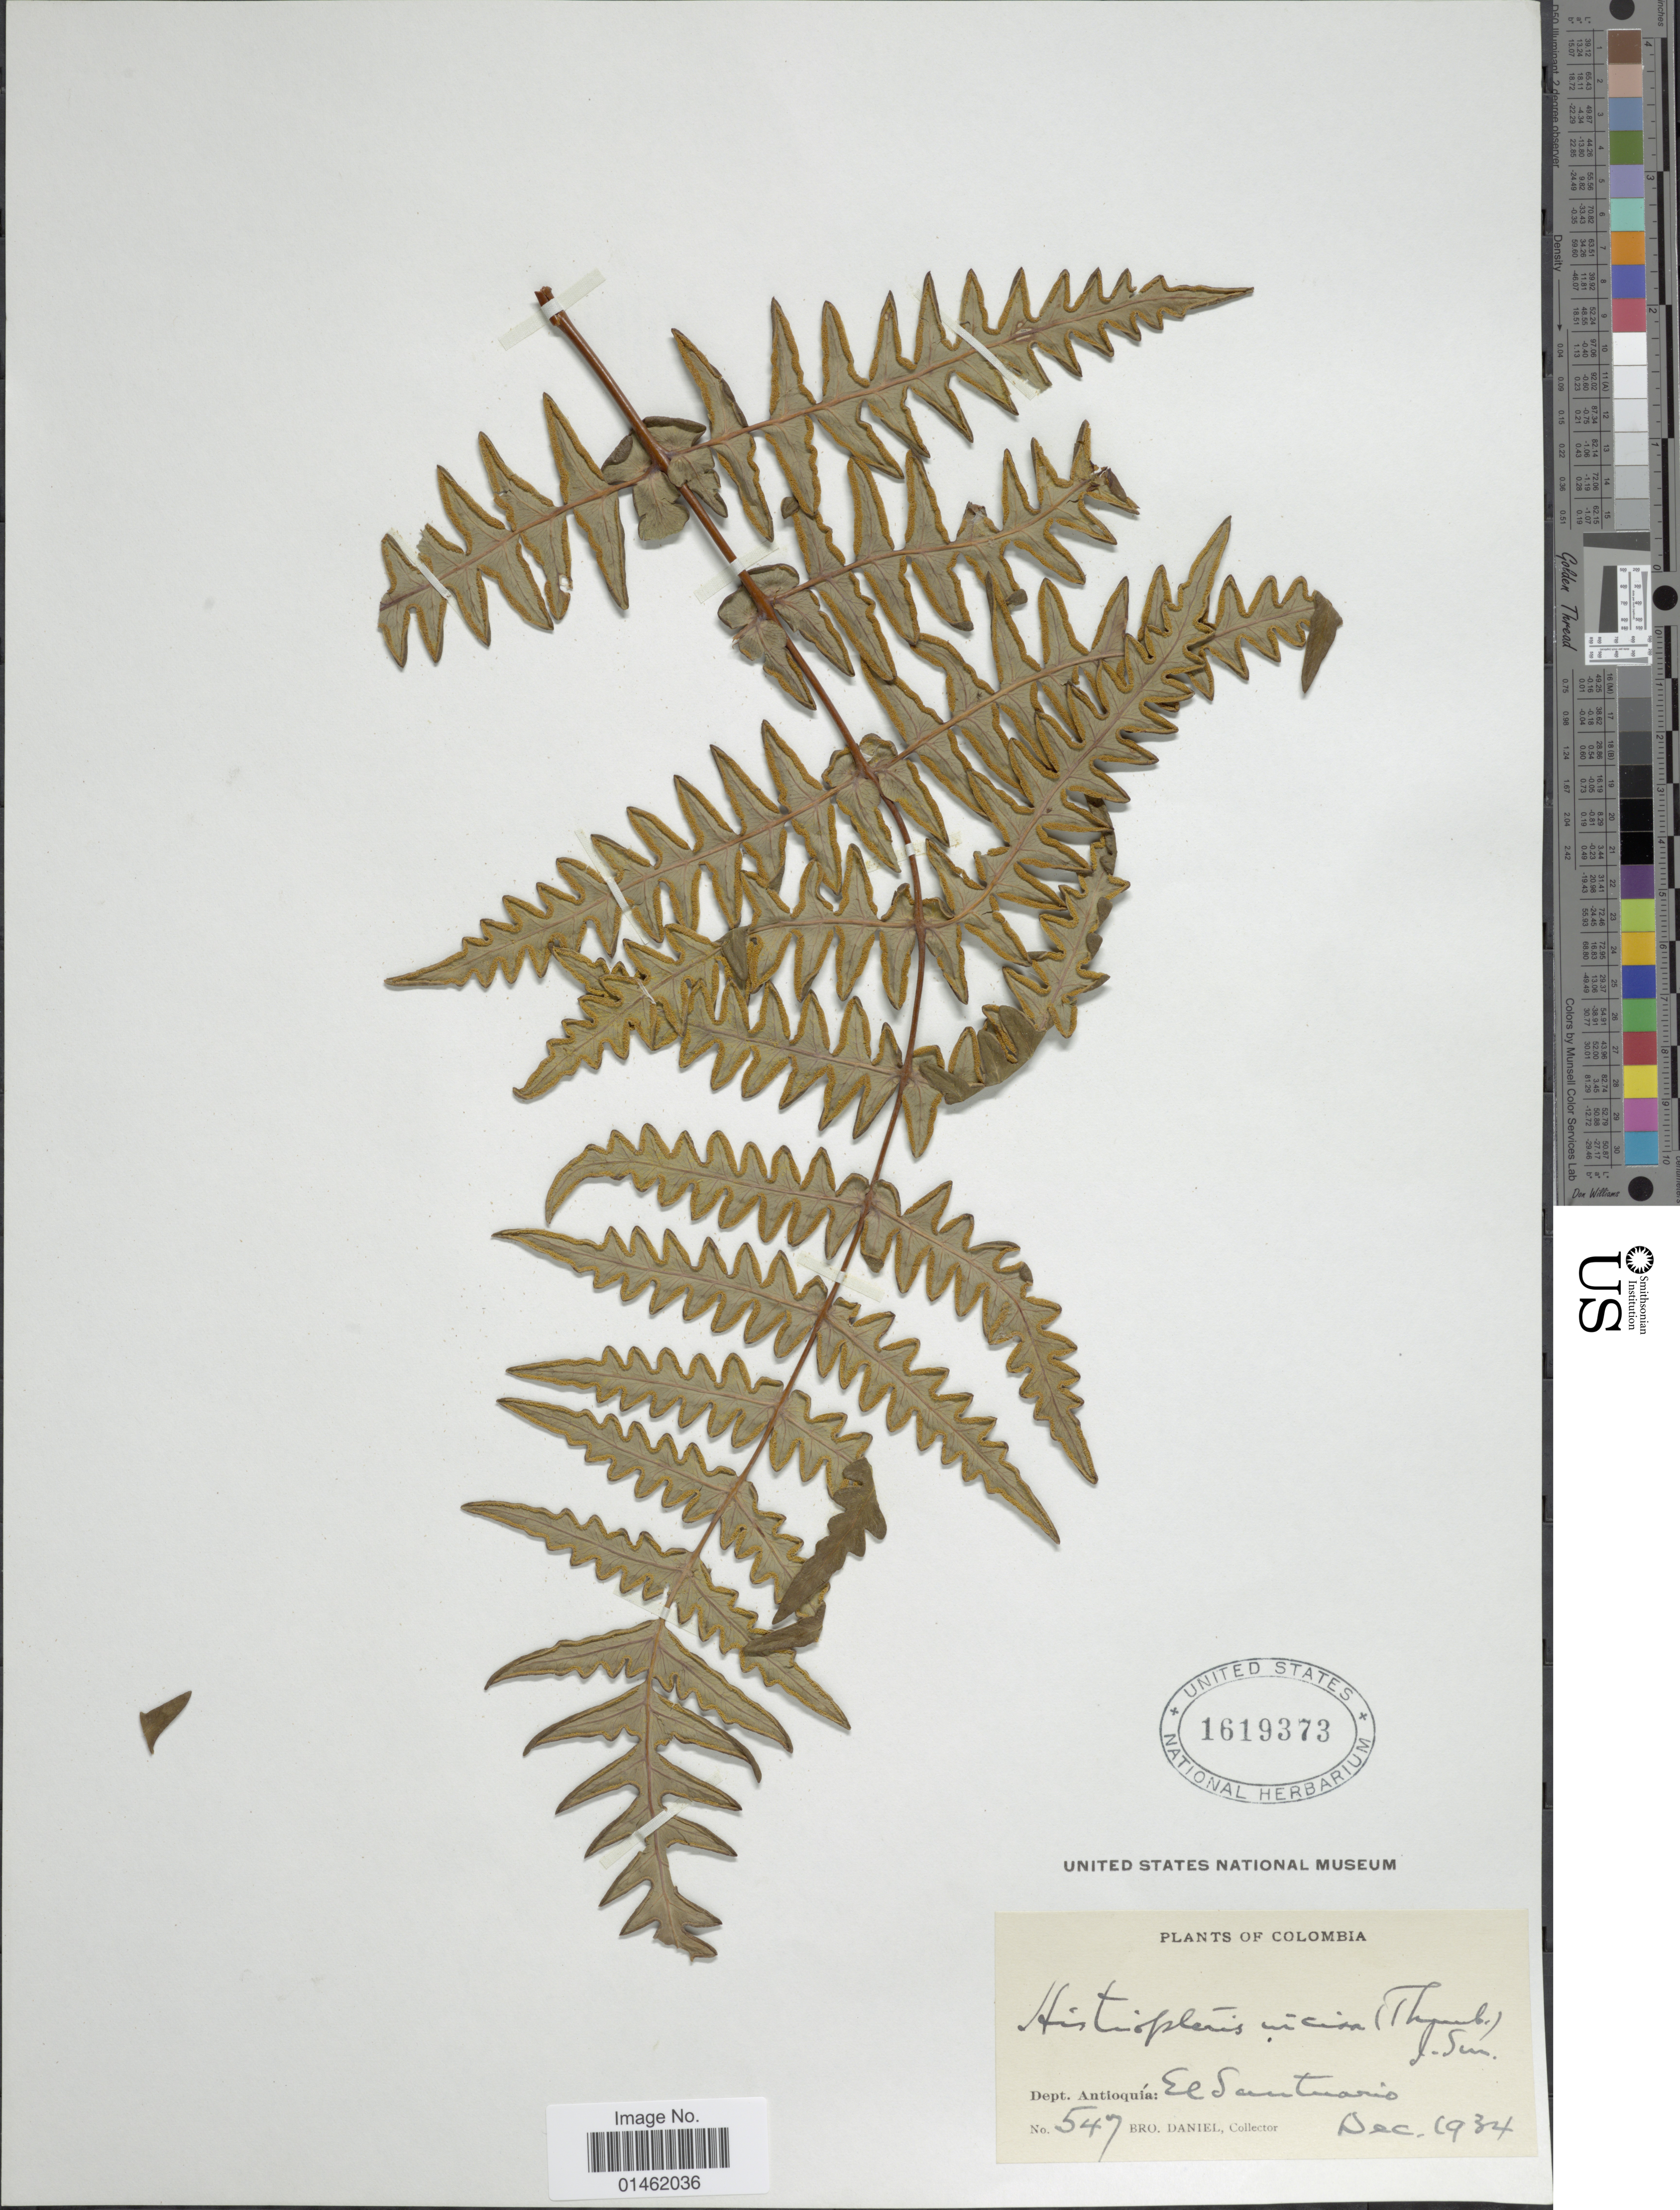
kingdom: Plantae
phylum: Tracheophyta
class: Polypodiopsida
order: Polypodiales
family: Dennstaedtiaceae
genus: Histiopteris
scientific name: Histiopteris incisa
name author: (Thunb.) J. Sm.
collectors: Bro. Daniel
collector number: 547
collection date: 1934-12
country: Colombia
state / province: Antioquia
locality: Dept. Antioquia: El Santuario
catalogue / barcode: US 1619373